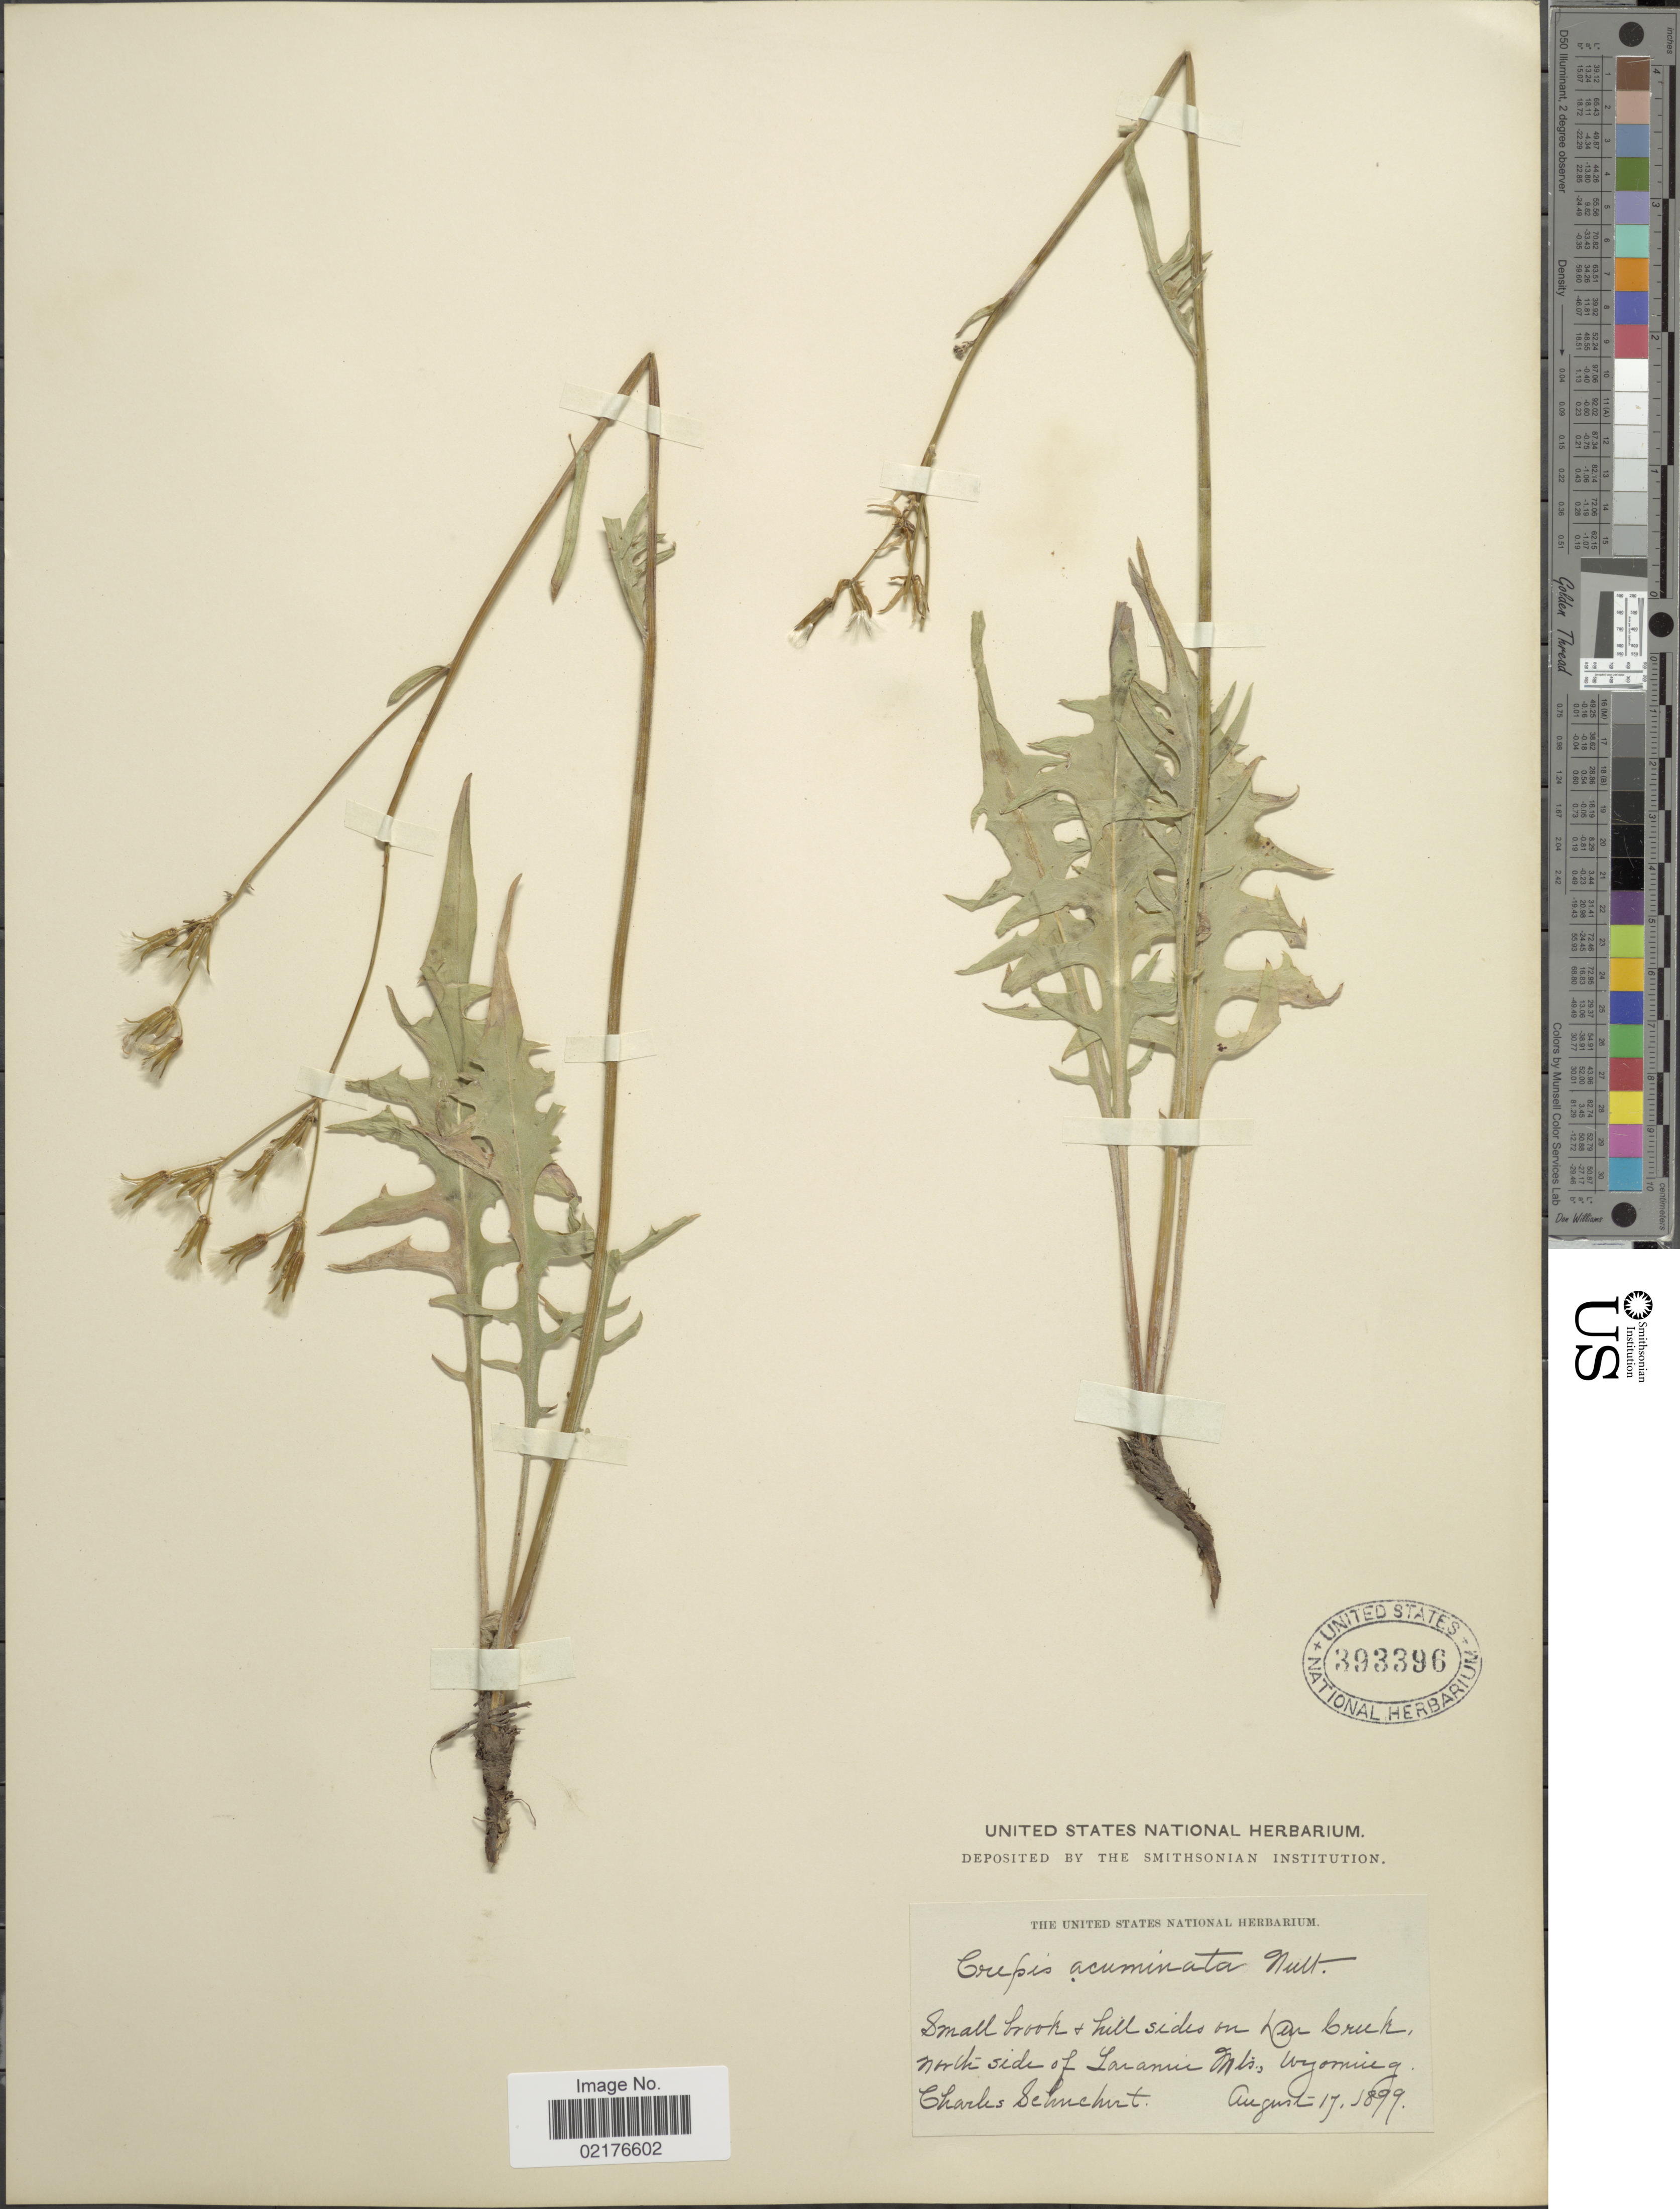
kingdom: Plantae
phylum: Tracheophyta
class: Magnoliopsida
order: Asterales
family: Asteraceae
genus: Crepis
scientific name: Crepis acuminata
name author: Nutt.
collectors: C. Schuchert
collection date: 1899-08-17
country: United States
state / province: Wyoming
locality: Small brook & hill sides on Deer Creek, north side of Laramie Mts.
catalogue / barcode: US 393396